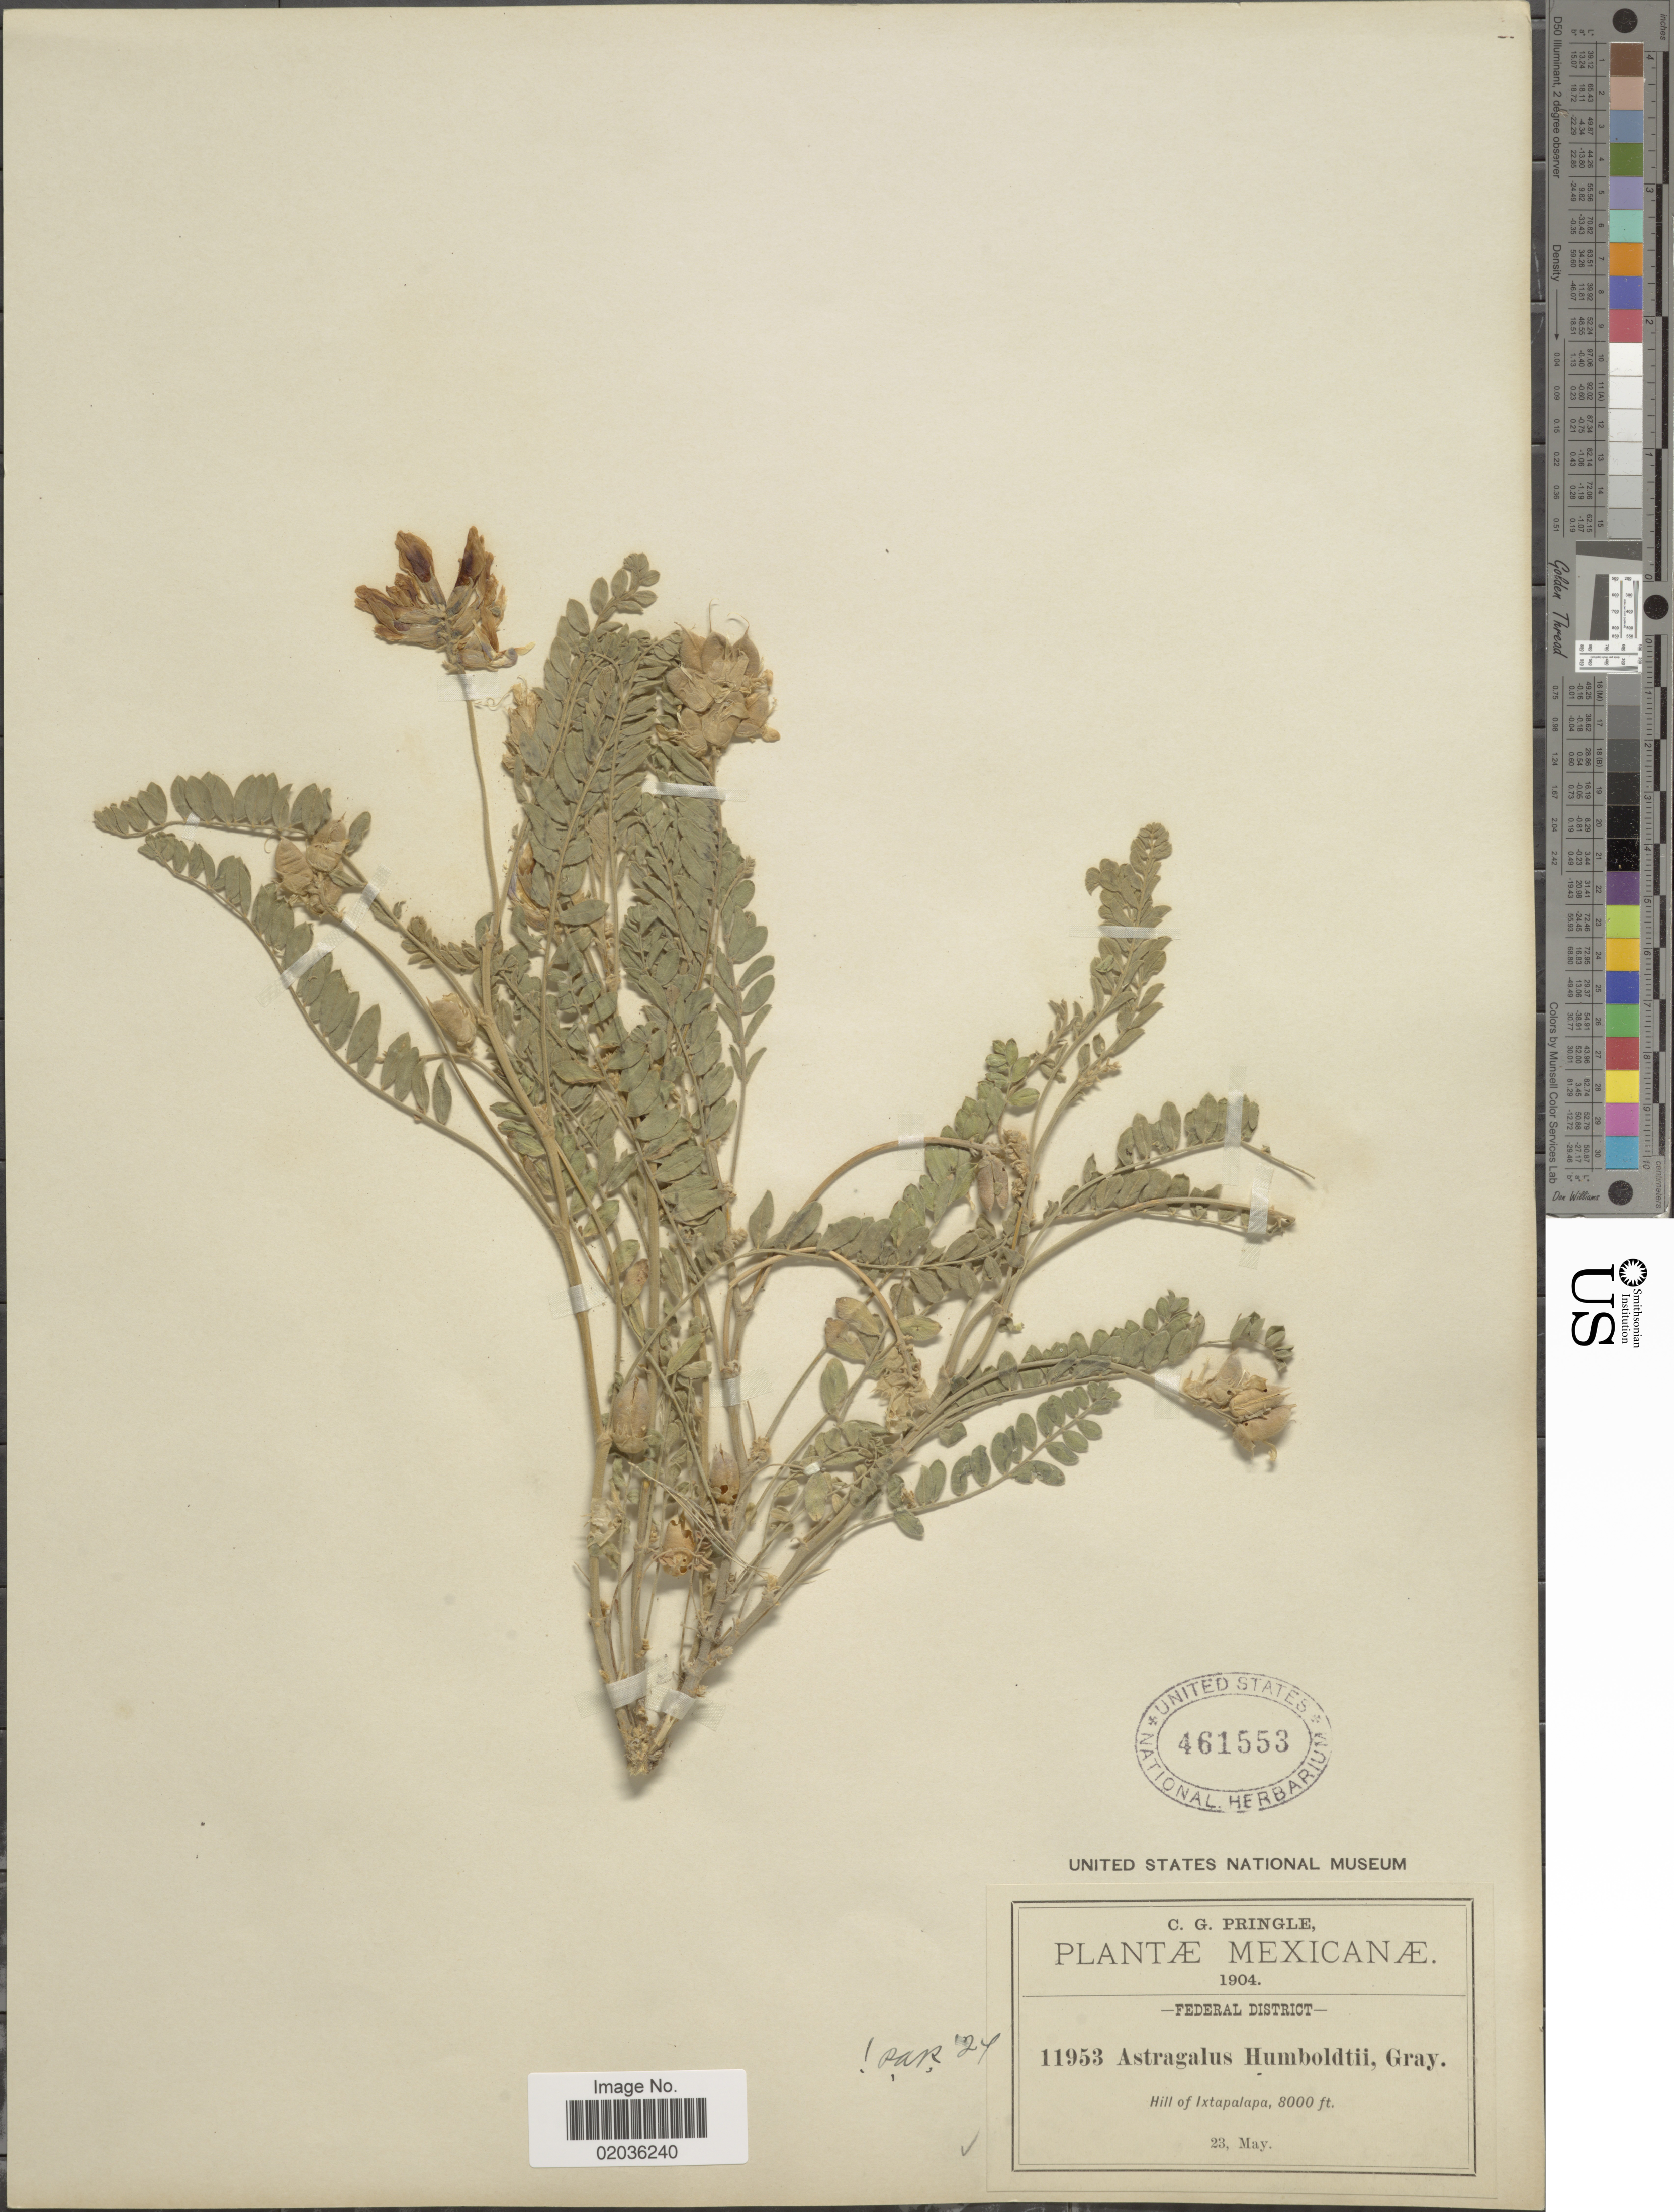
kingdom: Plantae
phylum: Tracheophyta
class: Magnoliopsida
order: Fabales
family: Fabaceae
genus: Astragalus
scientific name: Astragalus mollissimus var. irolanus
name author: (M.E. Jones) Barneby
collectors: C. G. Pringle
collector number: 11953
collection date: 1904-05-23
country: Mexico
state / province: Distrito Federal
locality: Federal District, Hill of Ixtapalapa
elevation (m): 2438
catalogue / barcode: US 461553